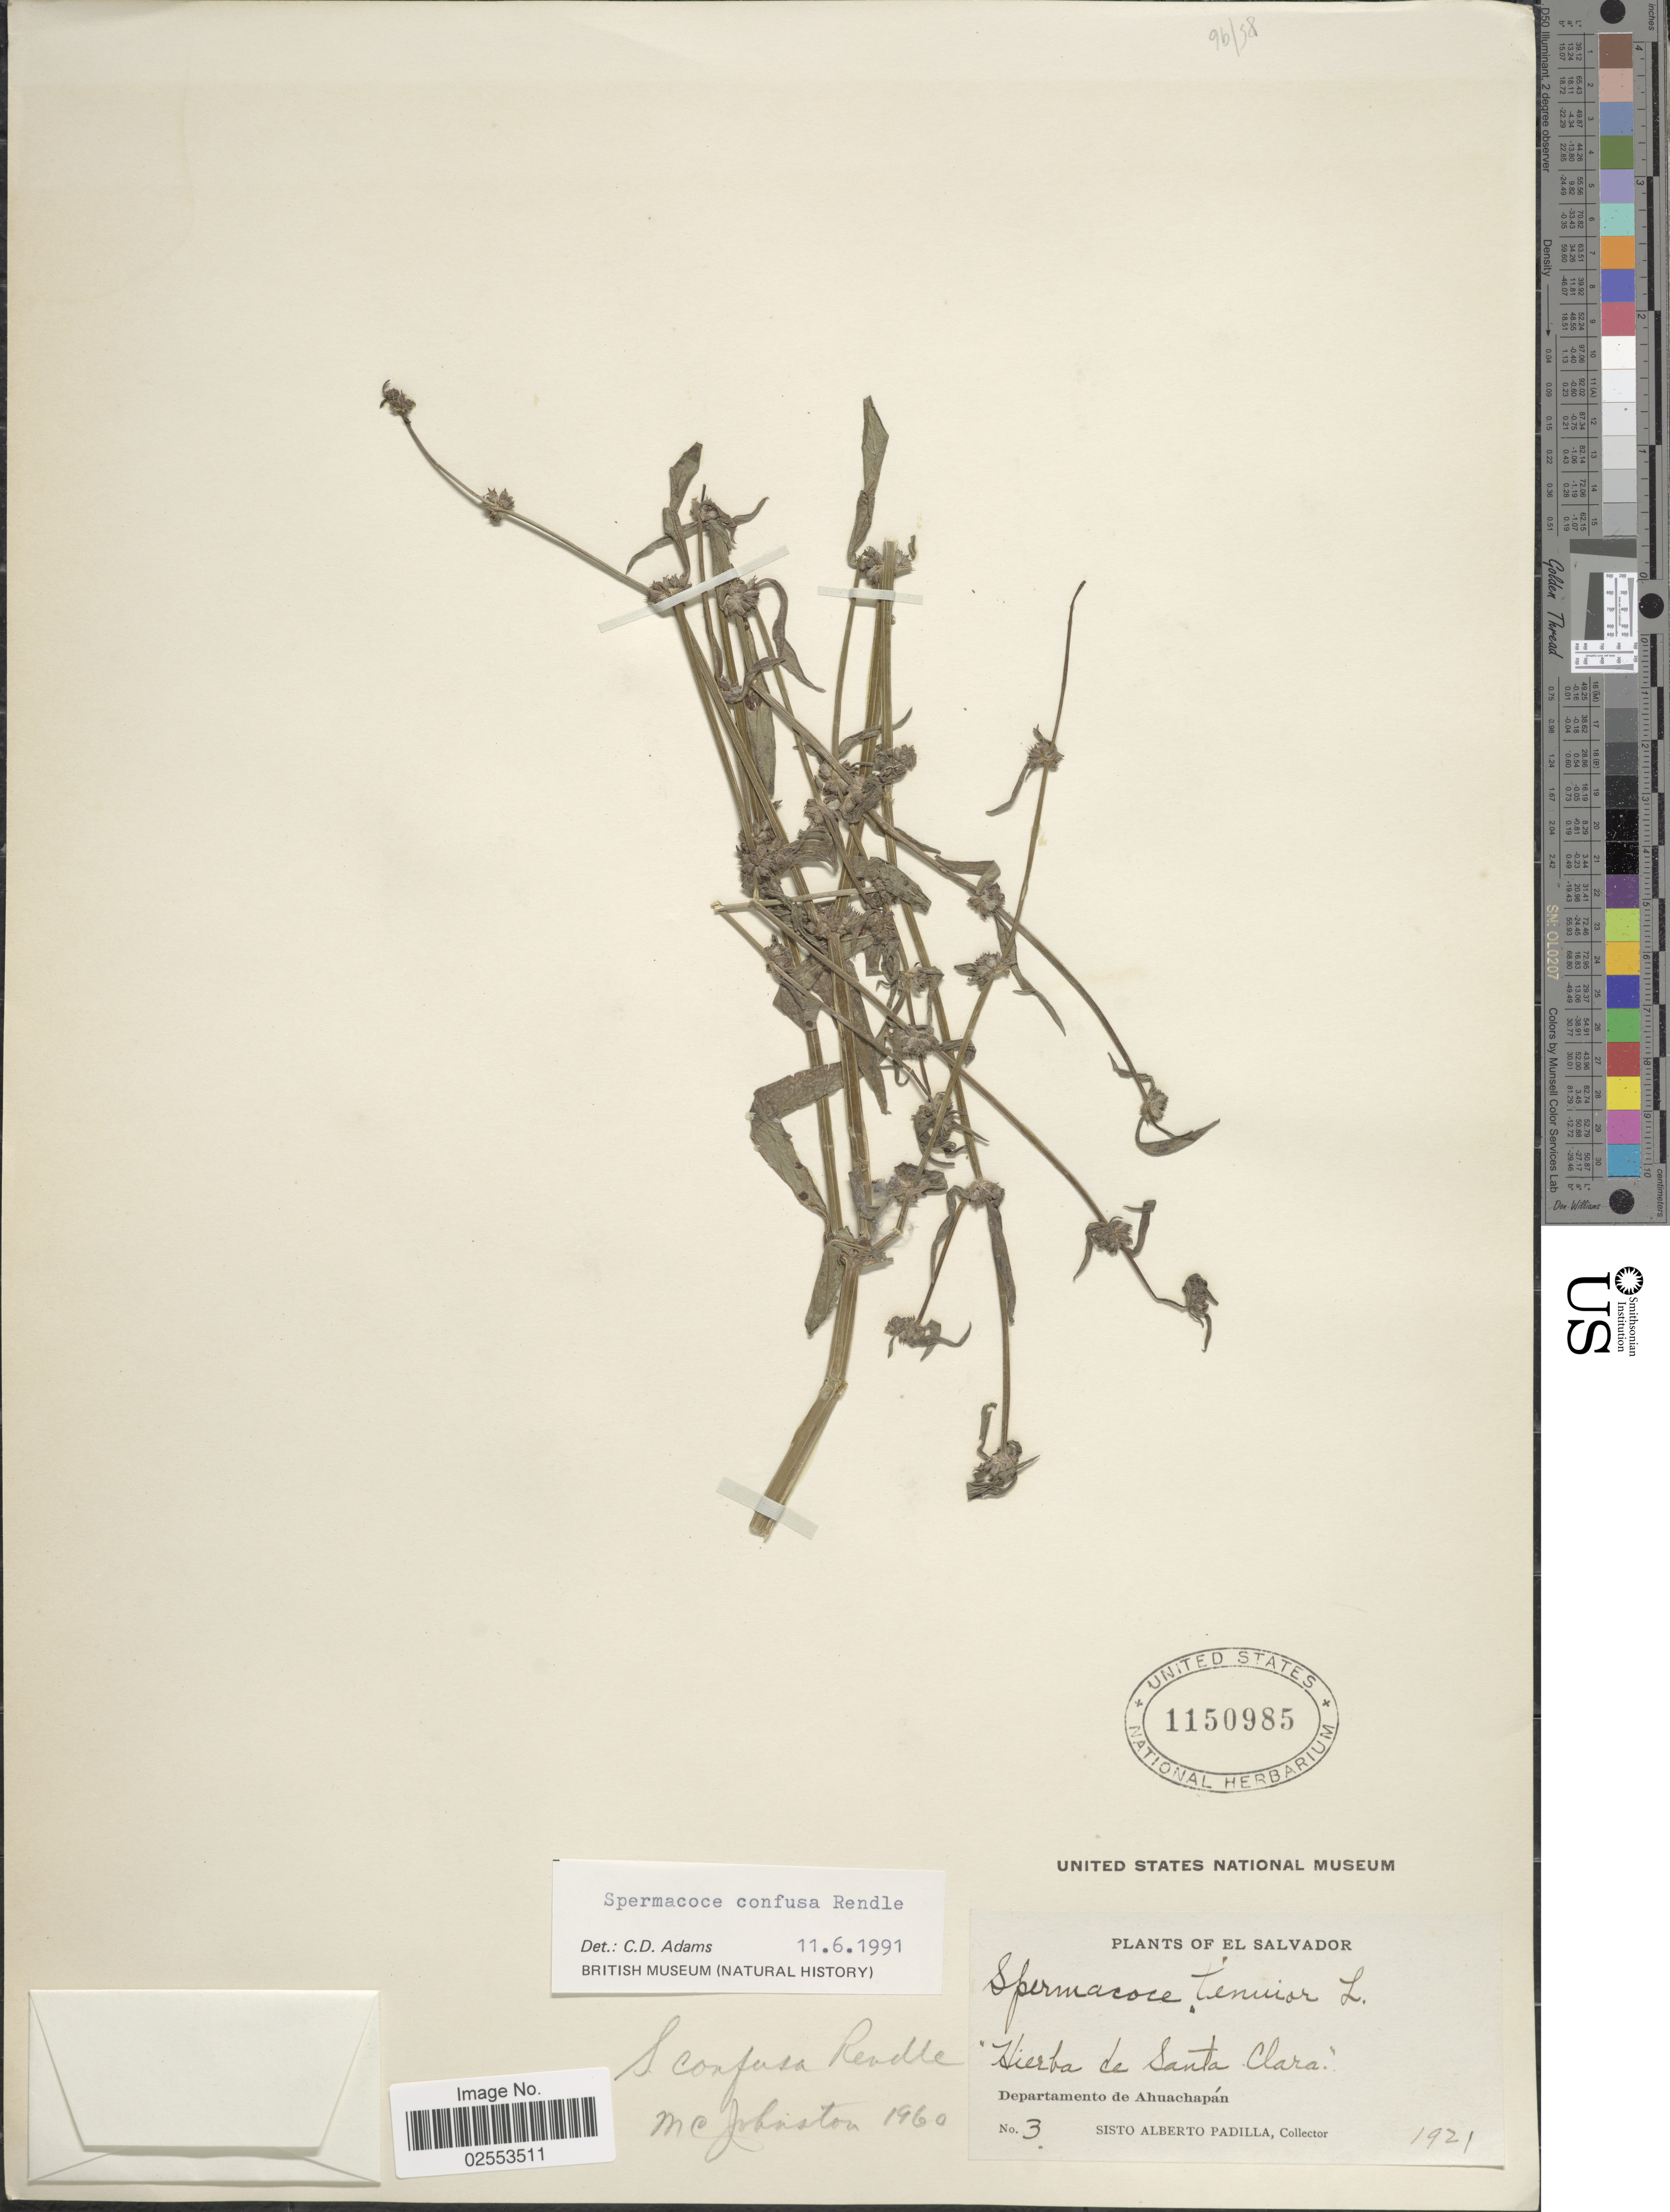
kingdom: Plantae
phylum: Tracheophyta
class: Magnoliopsida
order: Gentianales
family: Rubiaceae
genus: Spermacoce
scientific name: Spermacoce confusa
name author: Rendle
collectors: S. A. Padilla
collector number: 3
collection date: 1921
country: El Salvador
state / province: Ahuachapan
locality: Hierba de Santa Clara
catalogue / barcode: US 1150985